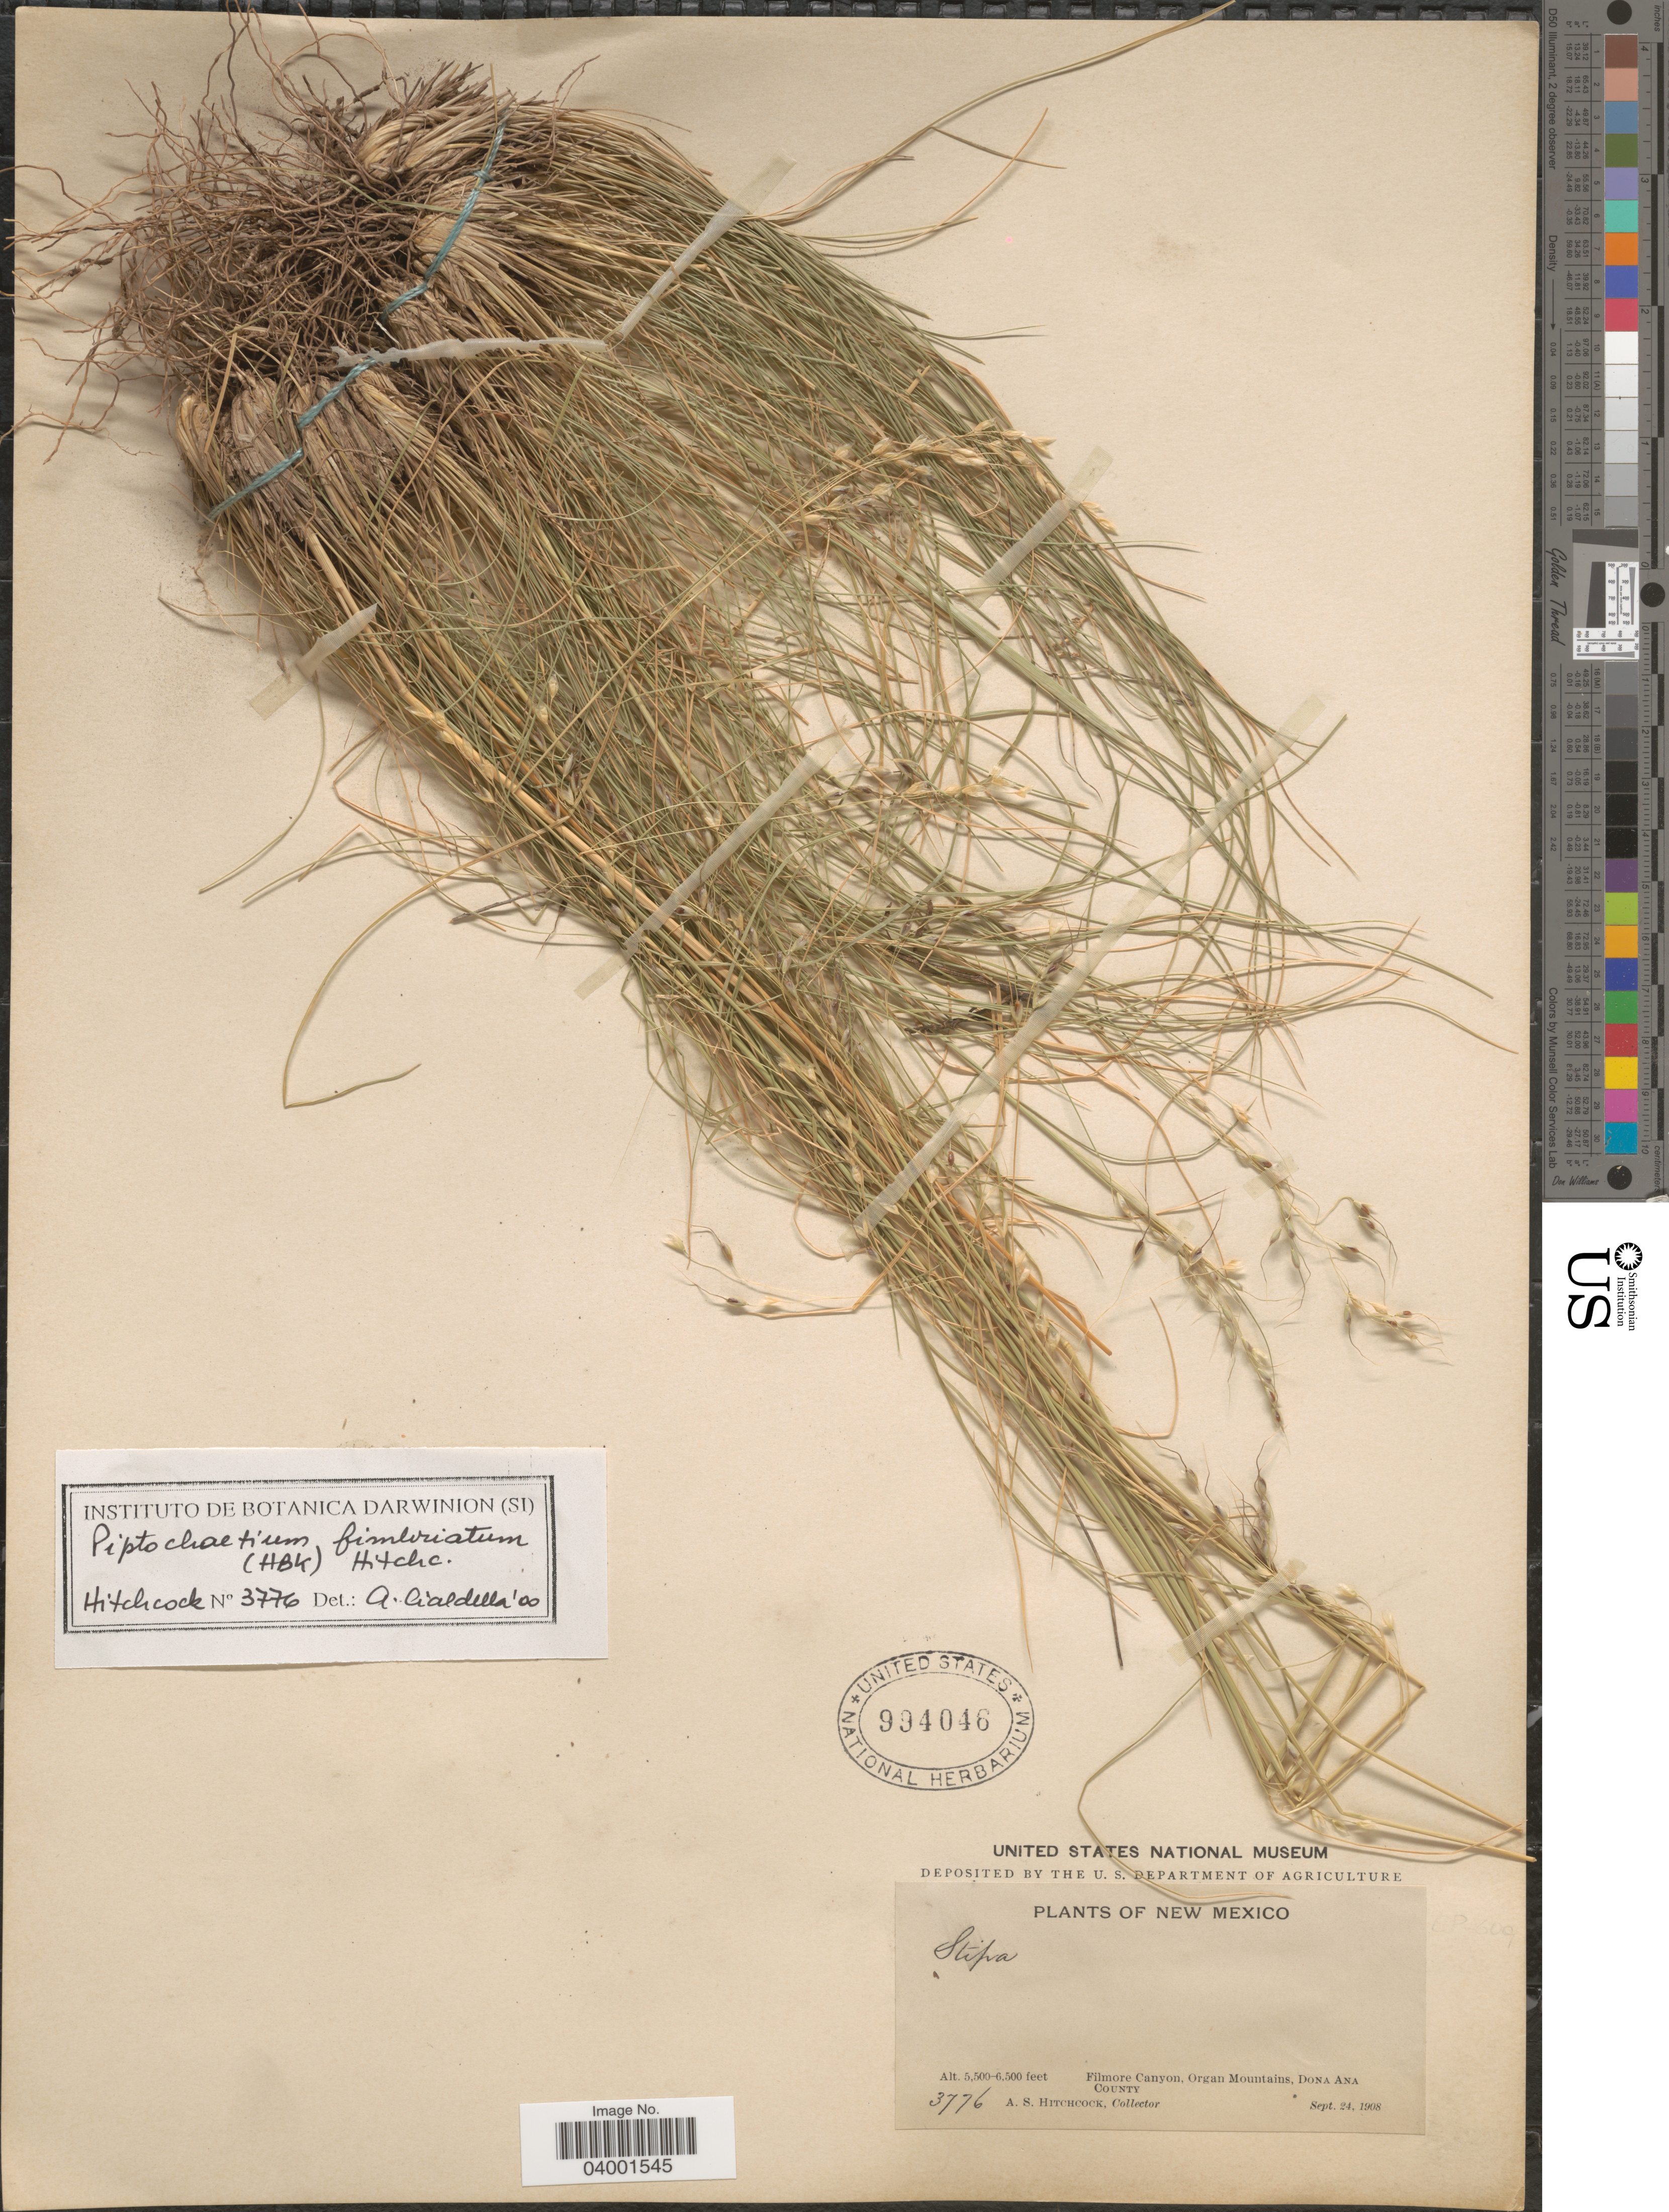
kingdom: Plantae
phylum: Tracheophyta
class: Liliopsida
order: Poales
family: Poaceae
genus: Piptochaetium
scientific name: Piptochaetium fimbriatum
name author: (Kunth) Hitchc.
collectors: A. S. Hitchcock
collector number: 3776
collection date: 1908-09-24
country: United States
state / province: New Mexico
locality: Filmore Canyon, Organ Mountains, Dona Ana County.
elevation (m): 1676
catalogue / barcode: US 994046